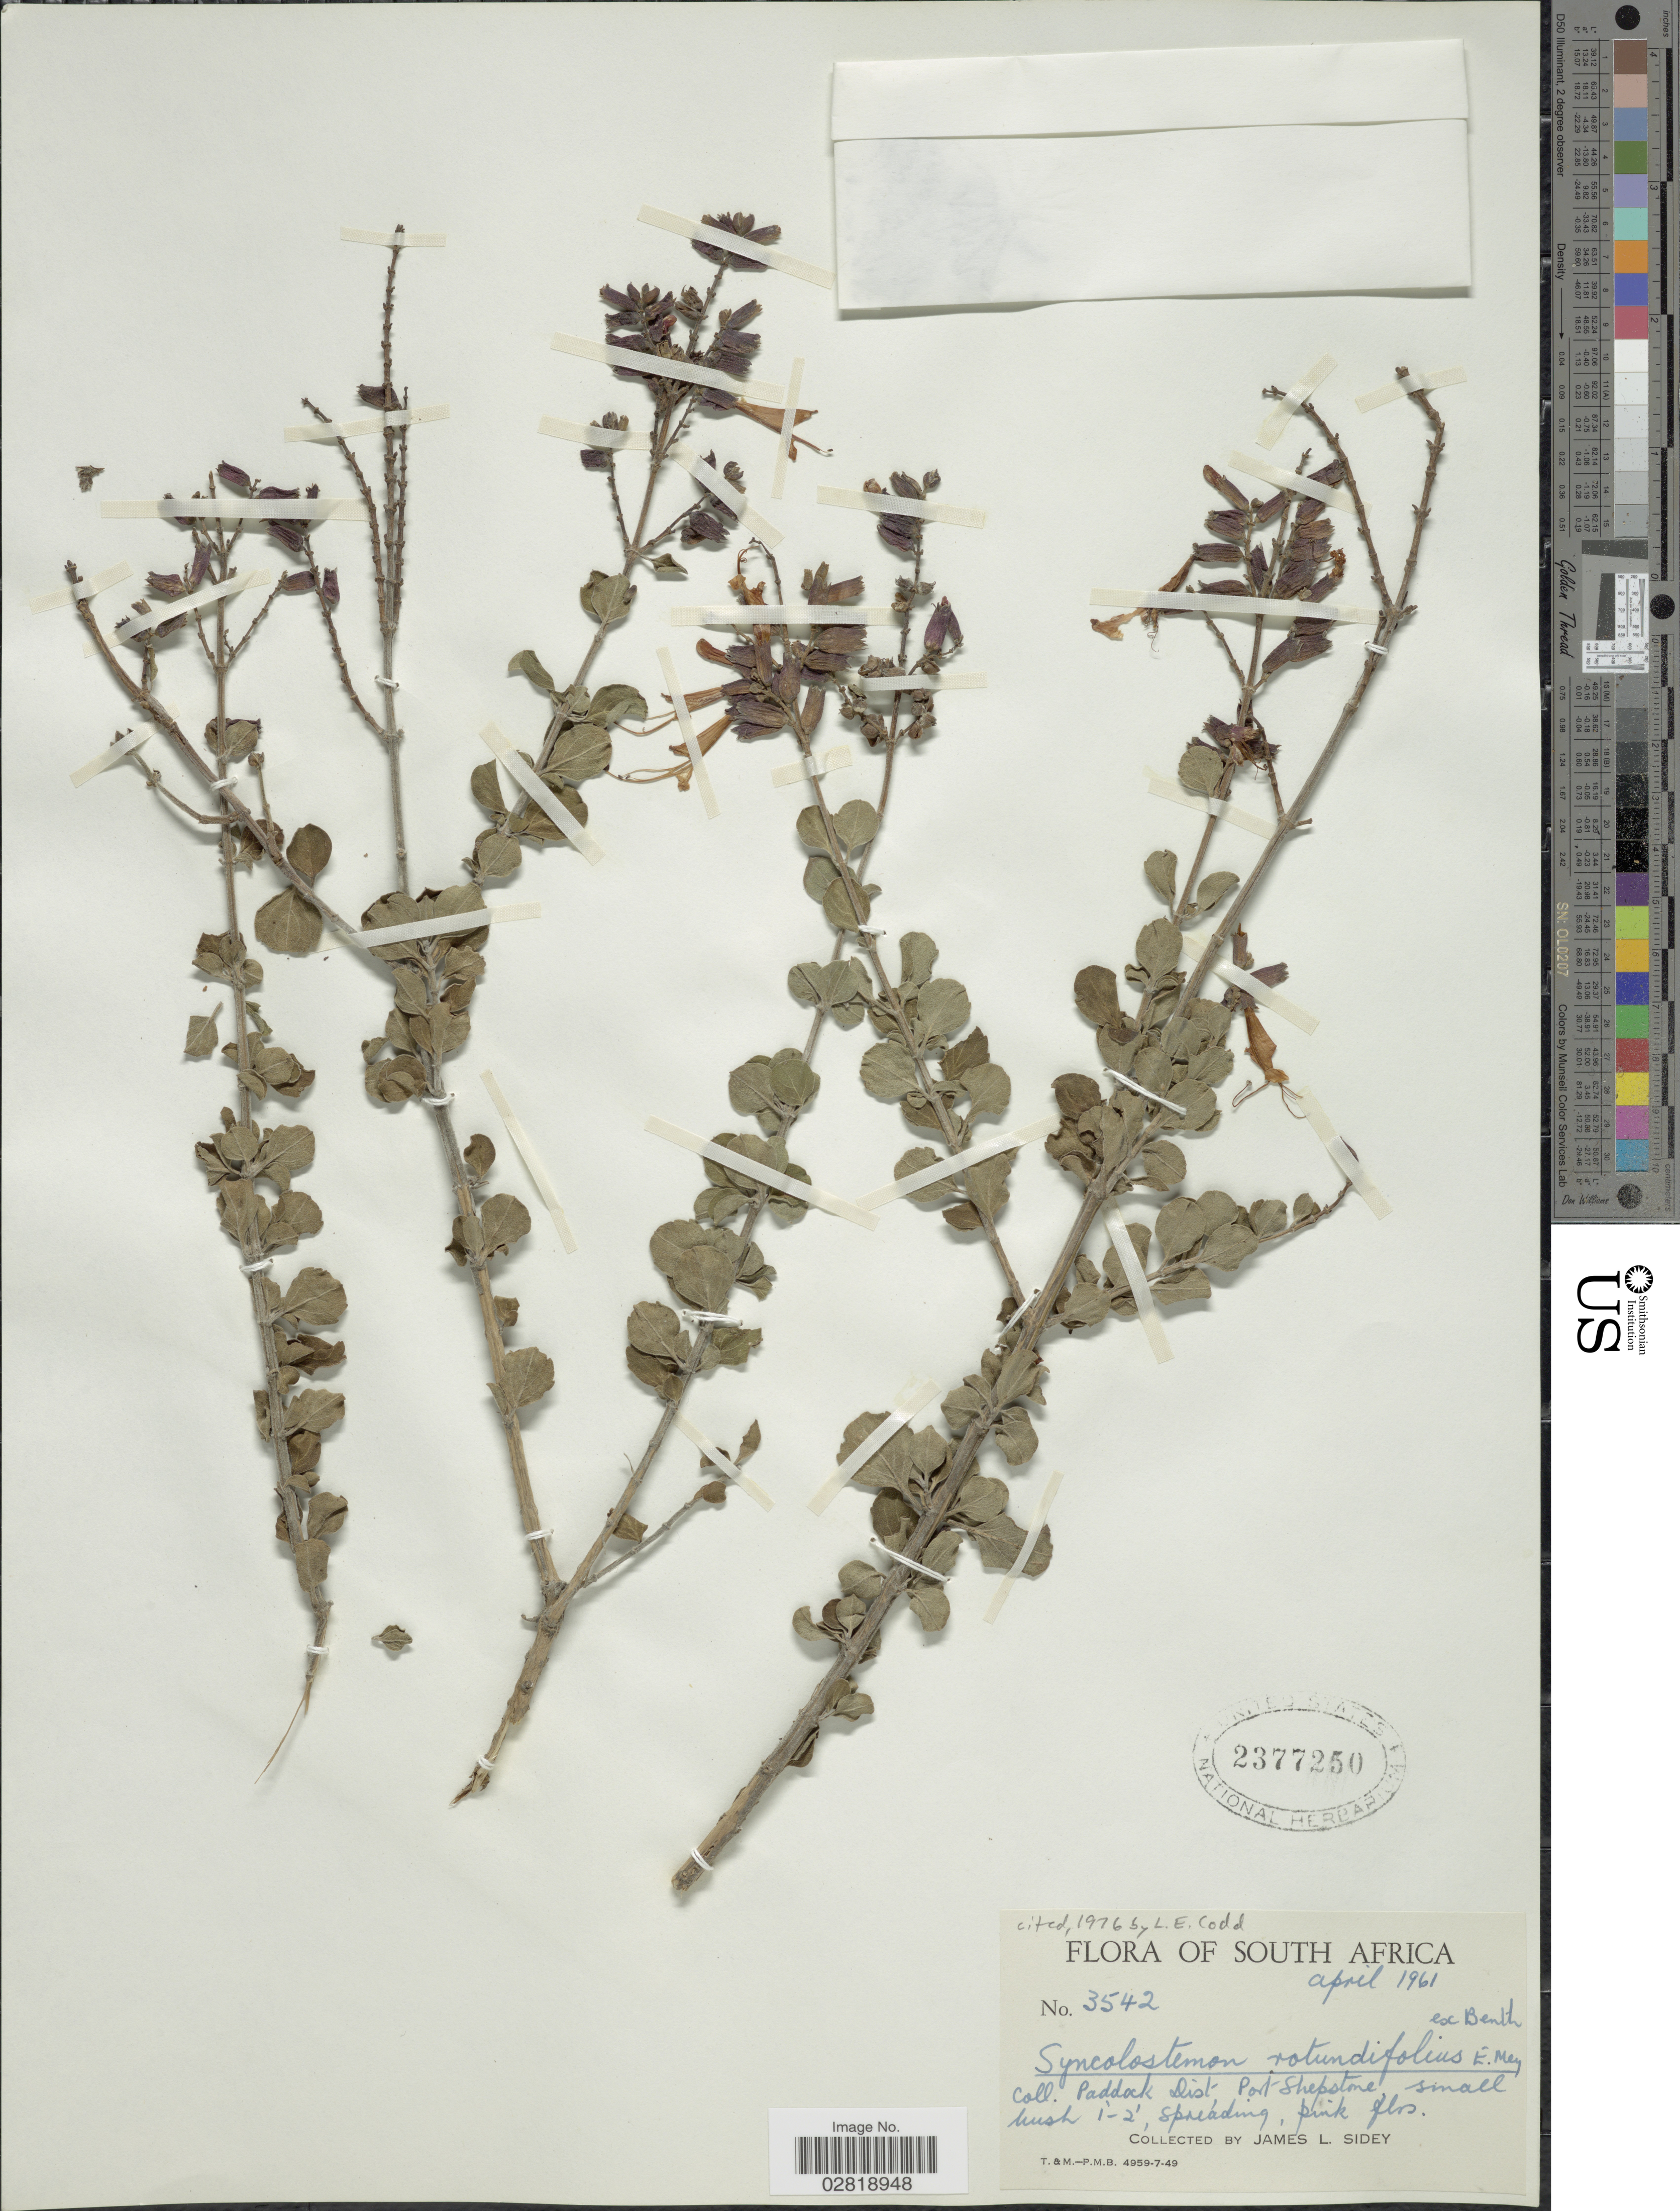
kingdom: Plantae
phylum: Tracheophyta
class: Magnoliopsida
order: Lamiales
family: Lamiaceae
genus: Syncolostemon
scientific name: Syncolostemon rotundifolius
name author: E. Mey. ex Benth.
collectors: J. L. Sidey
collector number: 3542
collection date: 1961-04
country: South Africa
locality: Paddock dist, Port Shepstone.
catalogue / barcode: US 2377250